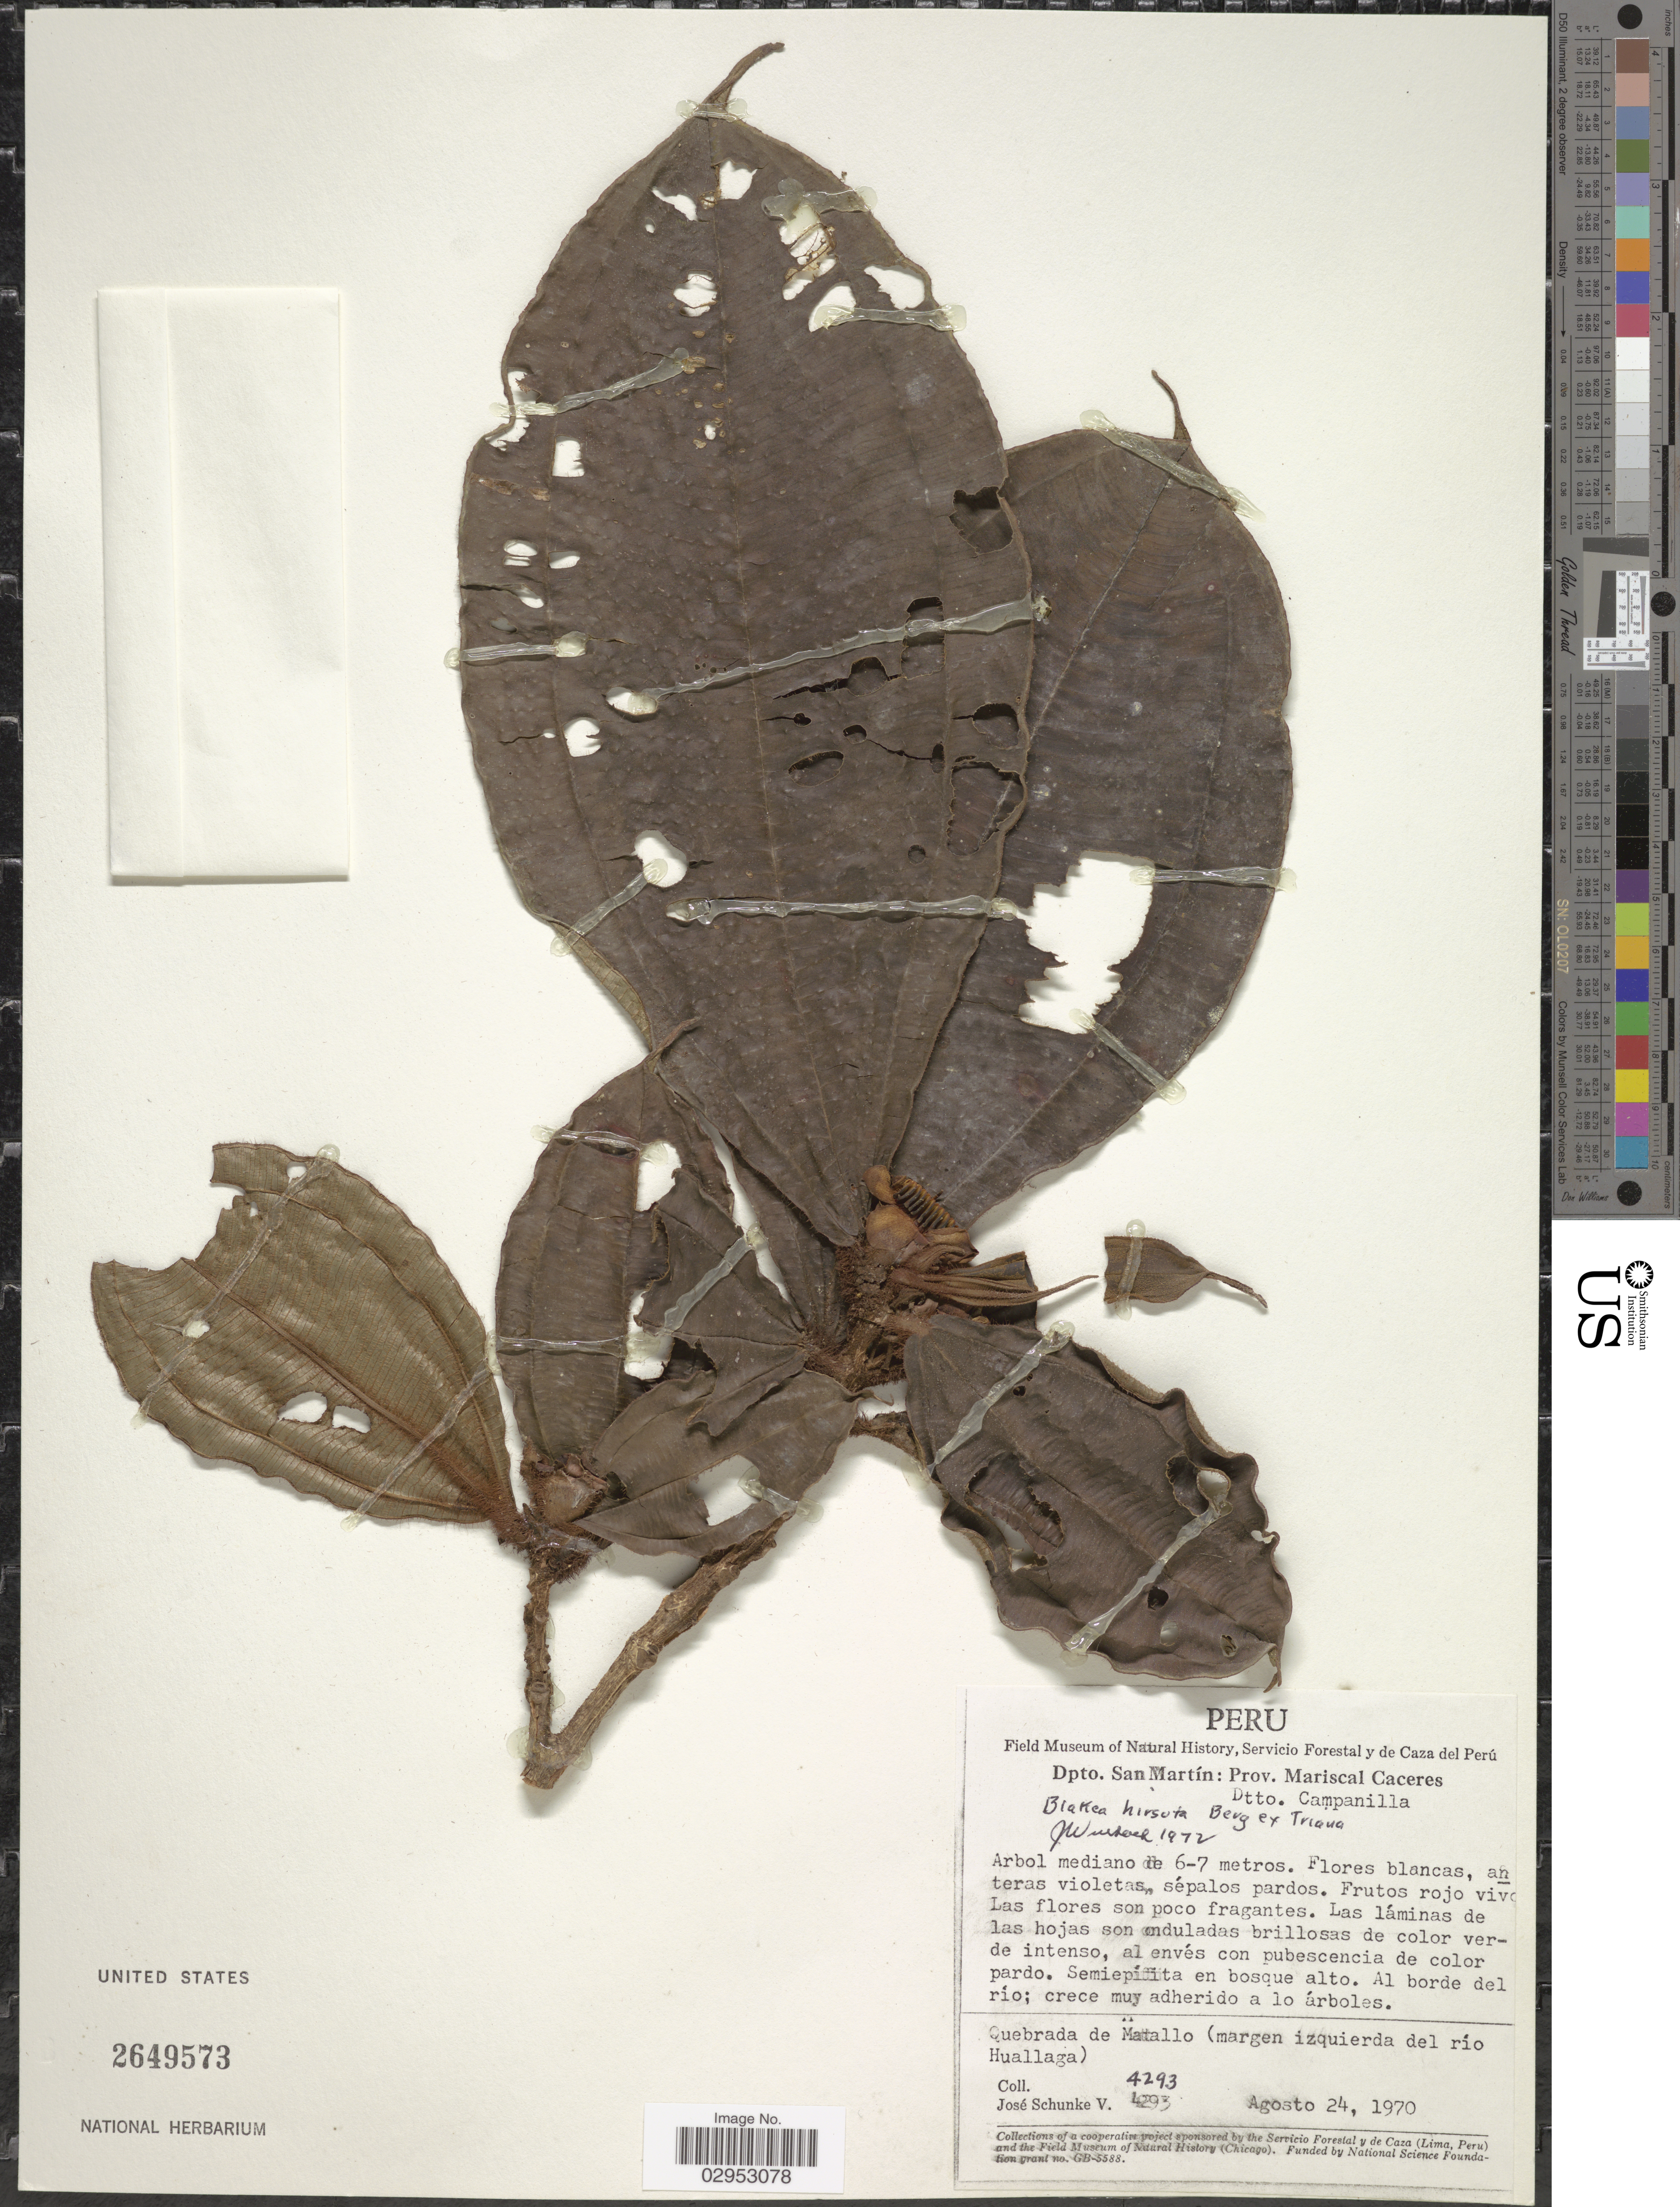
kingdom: Plantae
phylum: Tracheophyta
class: Magnoliopsida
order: Myrtales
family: Melastomataceae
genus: Blakea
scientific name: Blakea hirsuta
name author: O. Berg ex Triana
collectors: J. Schunke Vigo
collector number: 4293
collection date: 1970-08-24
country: Peru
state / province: San Martín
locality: Semiepifita en bosque alto, al borde del río; crece muy adherido a lo árboles. Quebrada de Matallo (margen izquierda del río Huallaga), Dtto. Campanilla, Prov. Mariscal Cáceres, Dpto. San Martín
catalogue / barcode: US 2649573